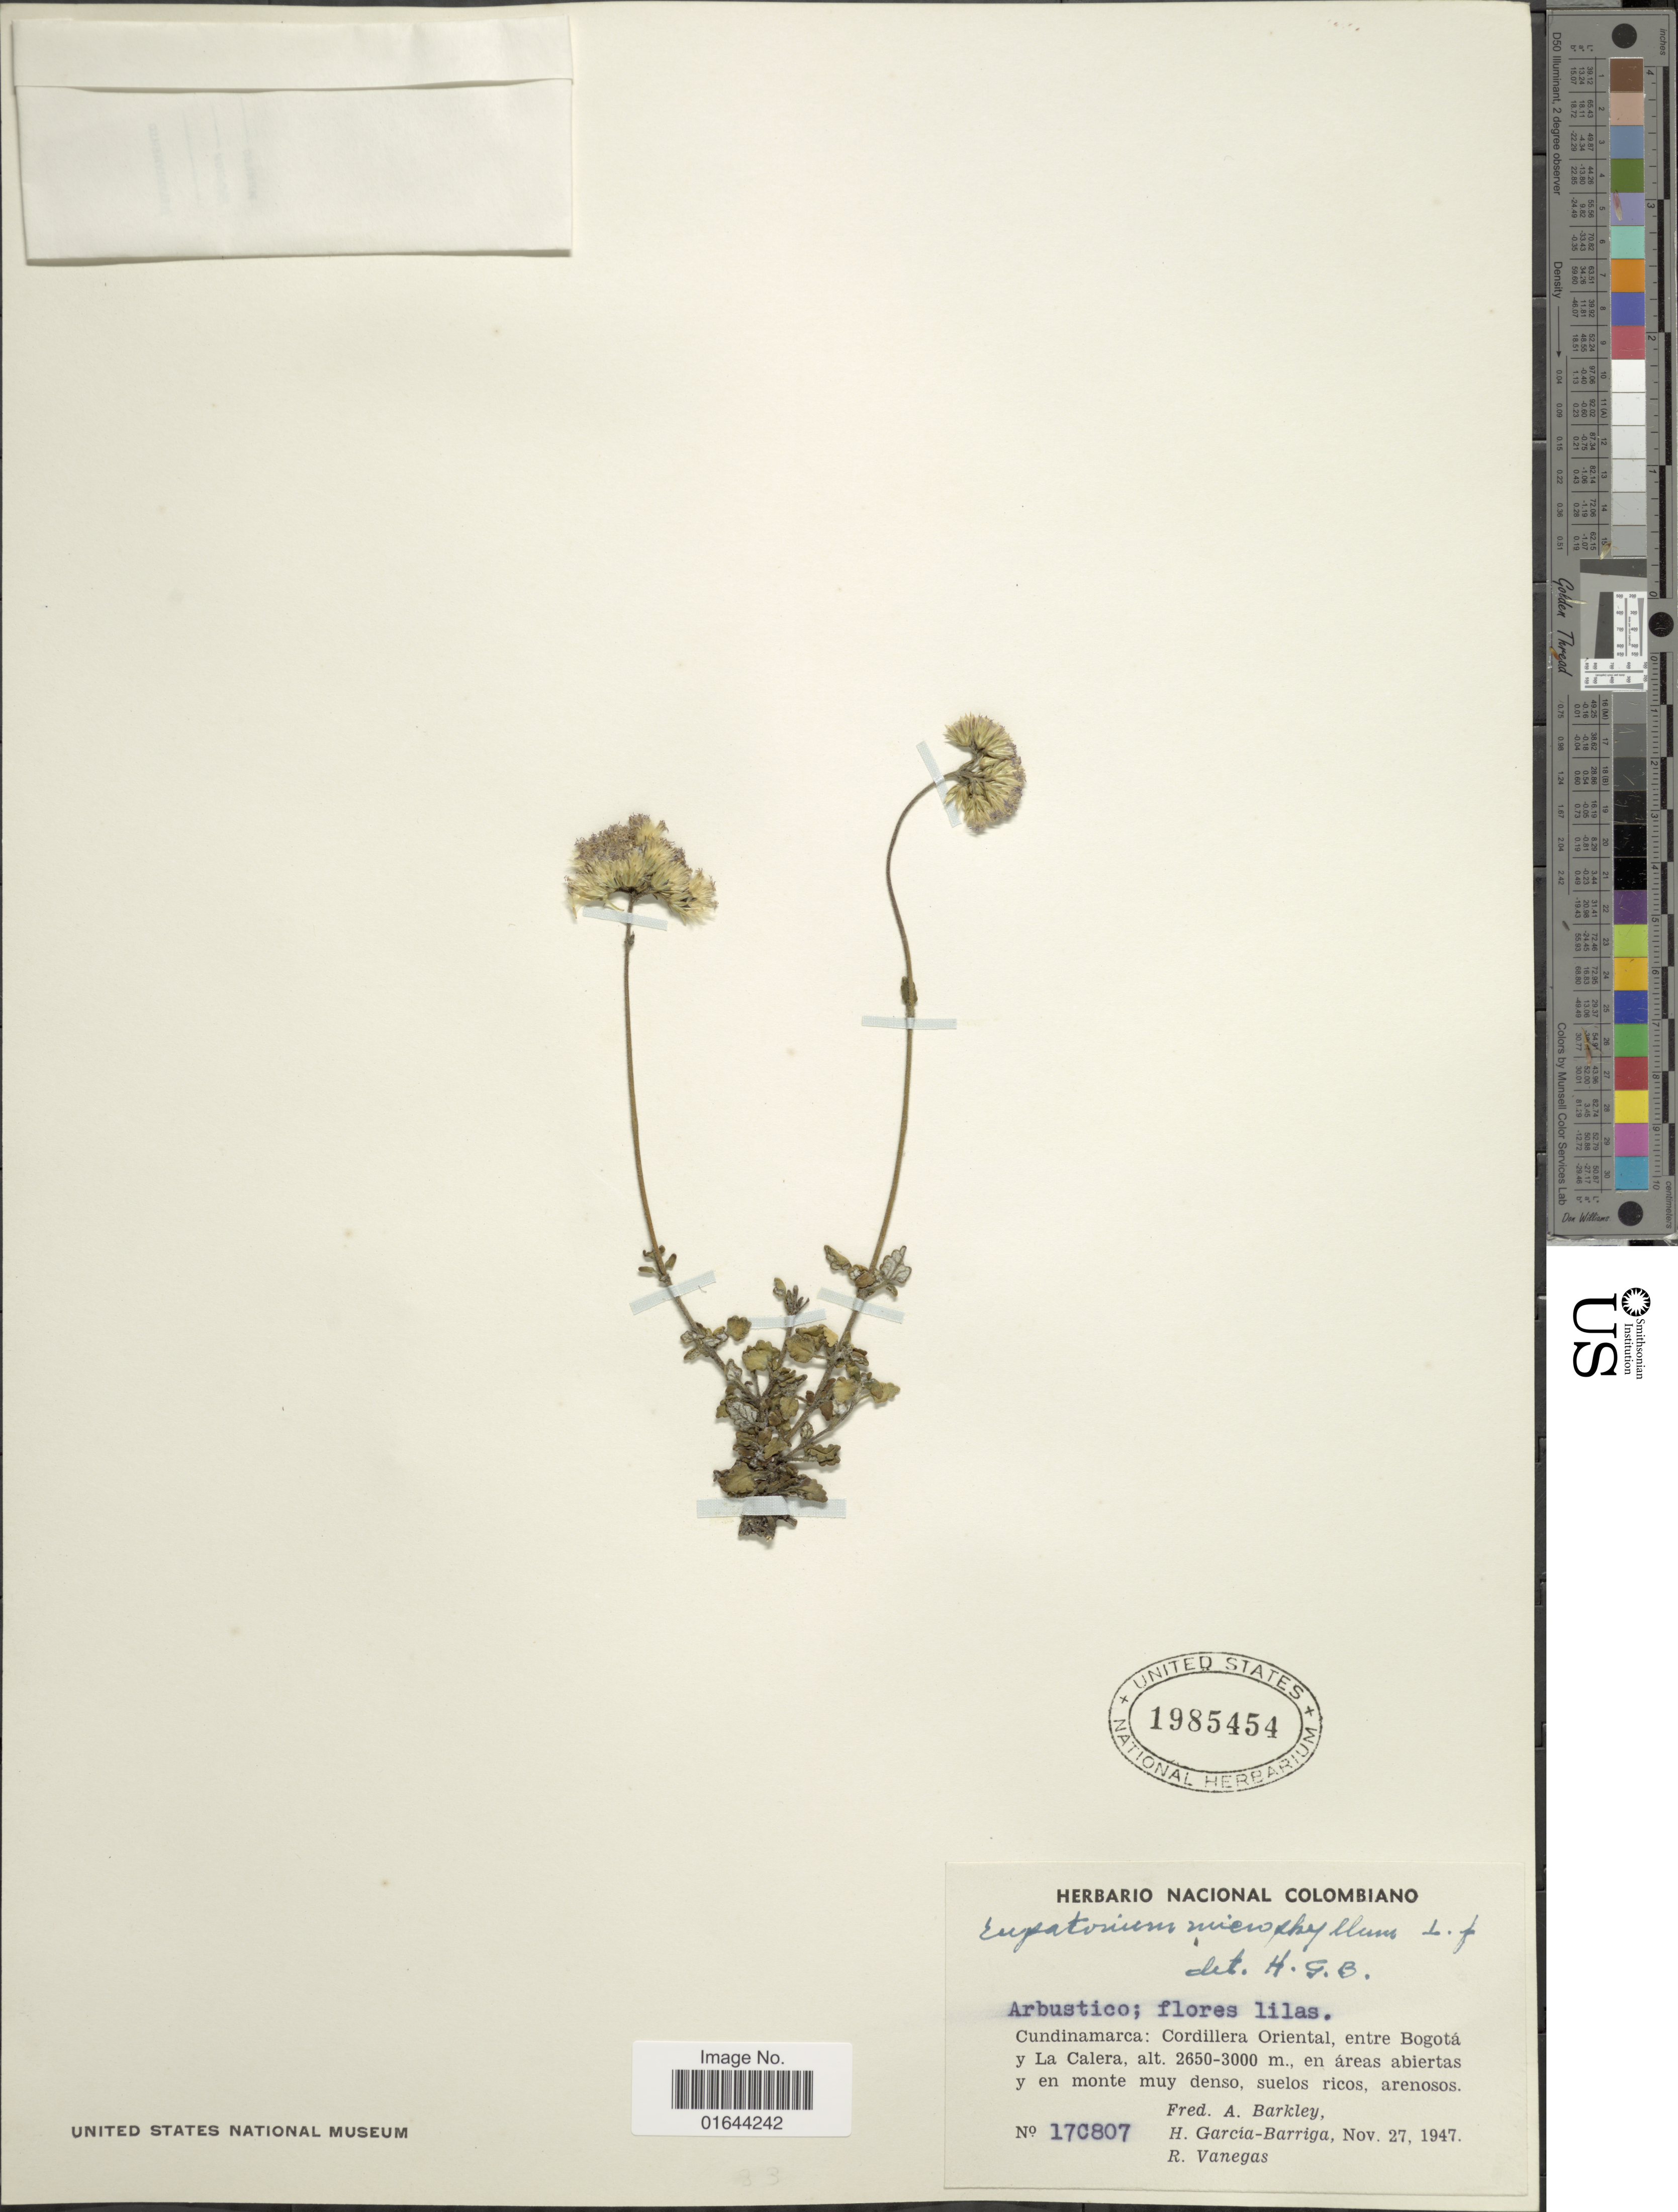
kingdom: Plantae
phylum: Tracheophyta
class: Magnoliopsida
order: Asterales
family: Asteraceae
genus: Lourteigia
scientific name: Lourteigia microphylla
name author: (L. f.) R.M. King & H. Rob.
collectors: F. A. Barkley, H. García Barriga & R. Vanegas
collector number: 17C807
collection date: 1947-11-27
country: Colombia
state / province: Cundinamarca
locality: Cundinamarca: Cordillera Oriental, entre Bogota y La Calera.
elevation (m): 2650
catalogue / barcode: US 1985454